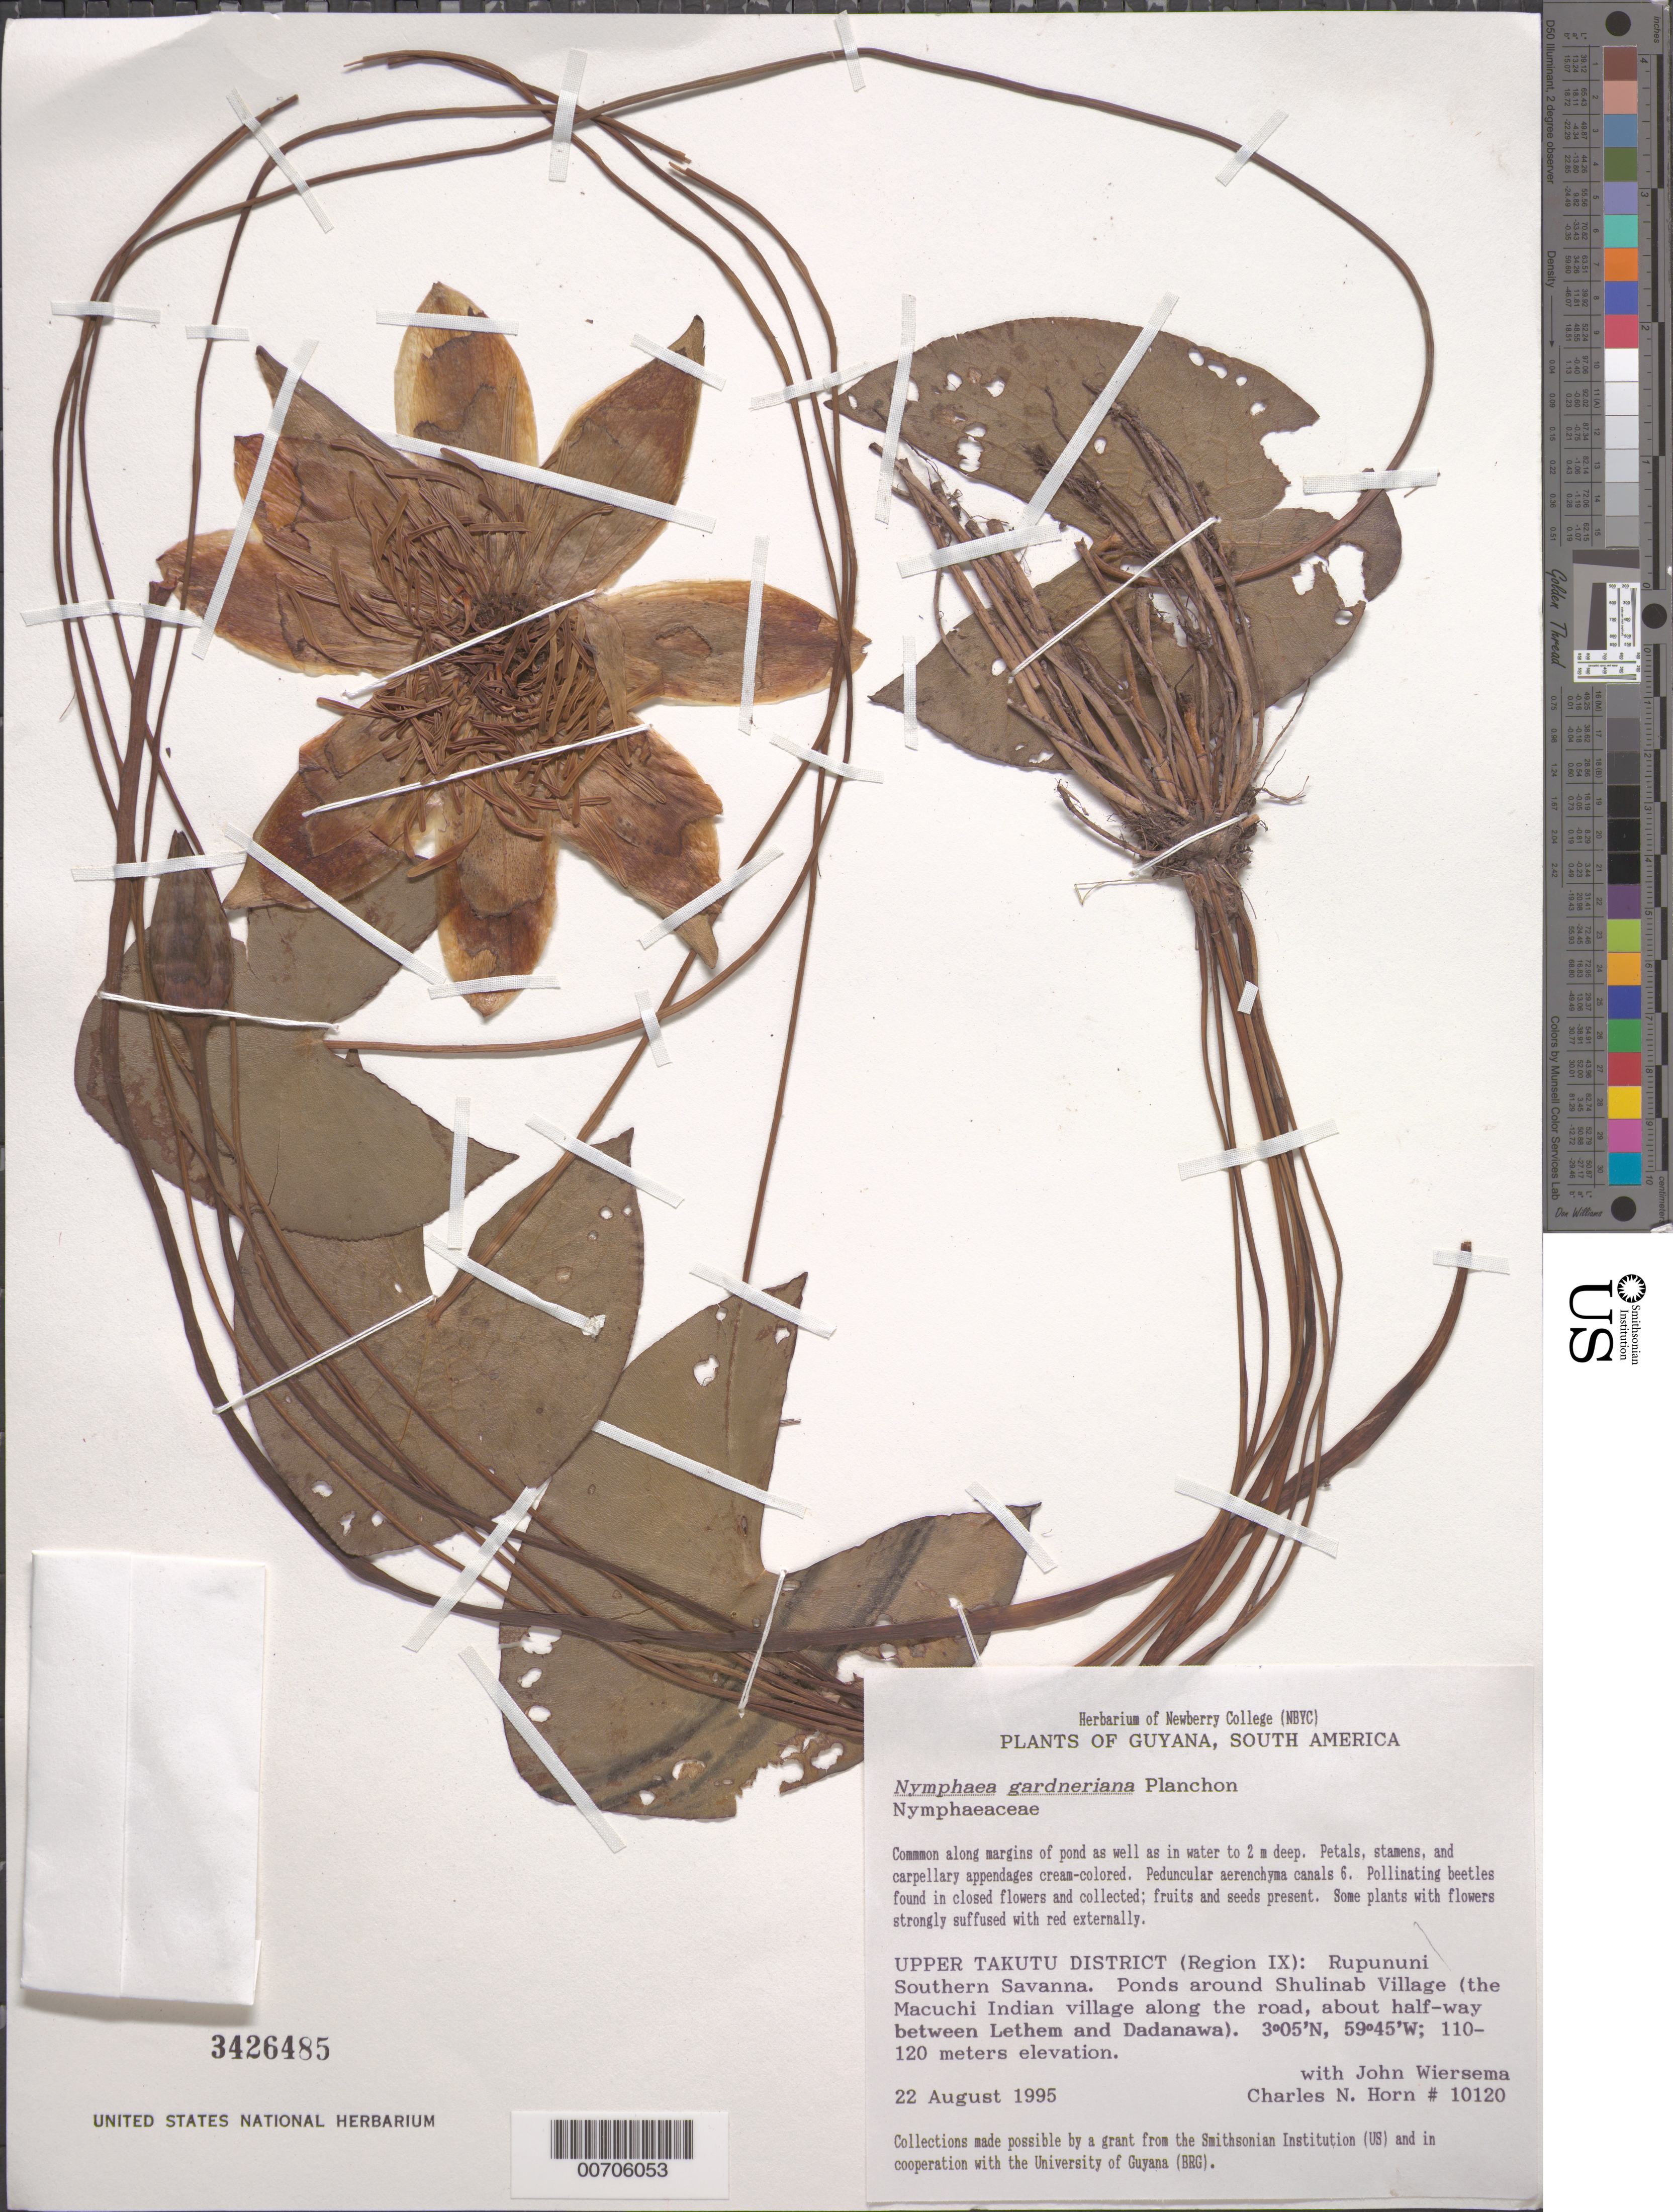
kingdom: Plantae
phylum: Tracheophyta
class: Magnoliopsida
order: Nymphaeales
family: Nymphaeaceae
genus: Nymphaea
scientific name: Nymphaea gardneriana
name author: Planch.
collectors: C. N. Horn & J. H. Wiersema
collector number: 10120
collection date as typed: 22-Aug-95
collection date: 1995-08-22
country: Guyana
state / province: U. Takutu-U. Essequibo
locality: Rupununi Southern Savanna, near Shulinab Village, betw. Lethem & Dadanawa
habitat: Margins of pond and in water to 2 m deep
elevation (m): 110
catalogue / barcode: US 3426485